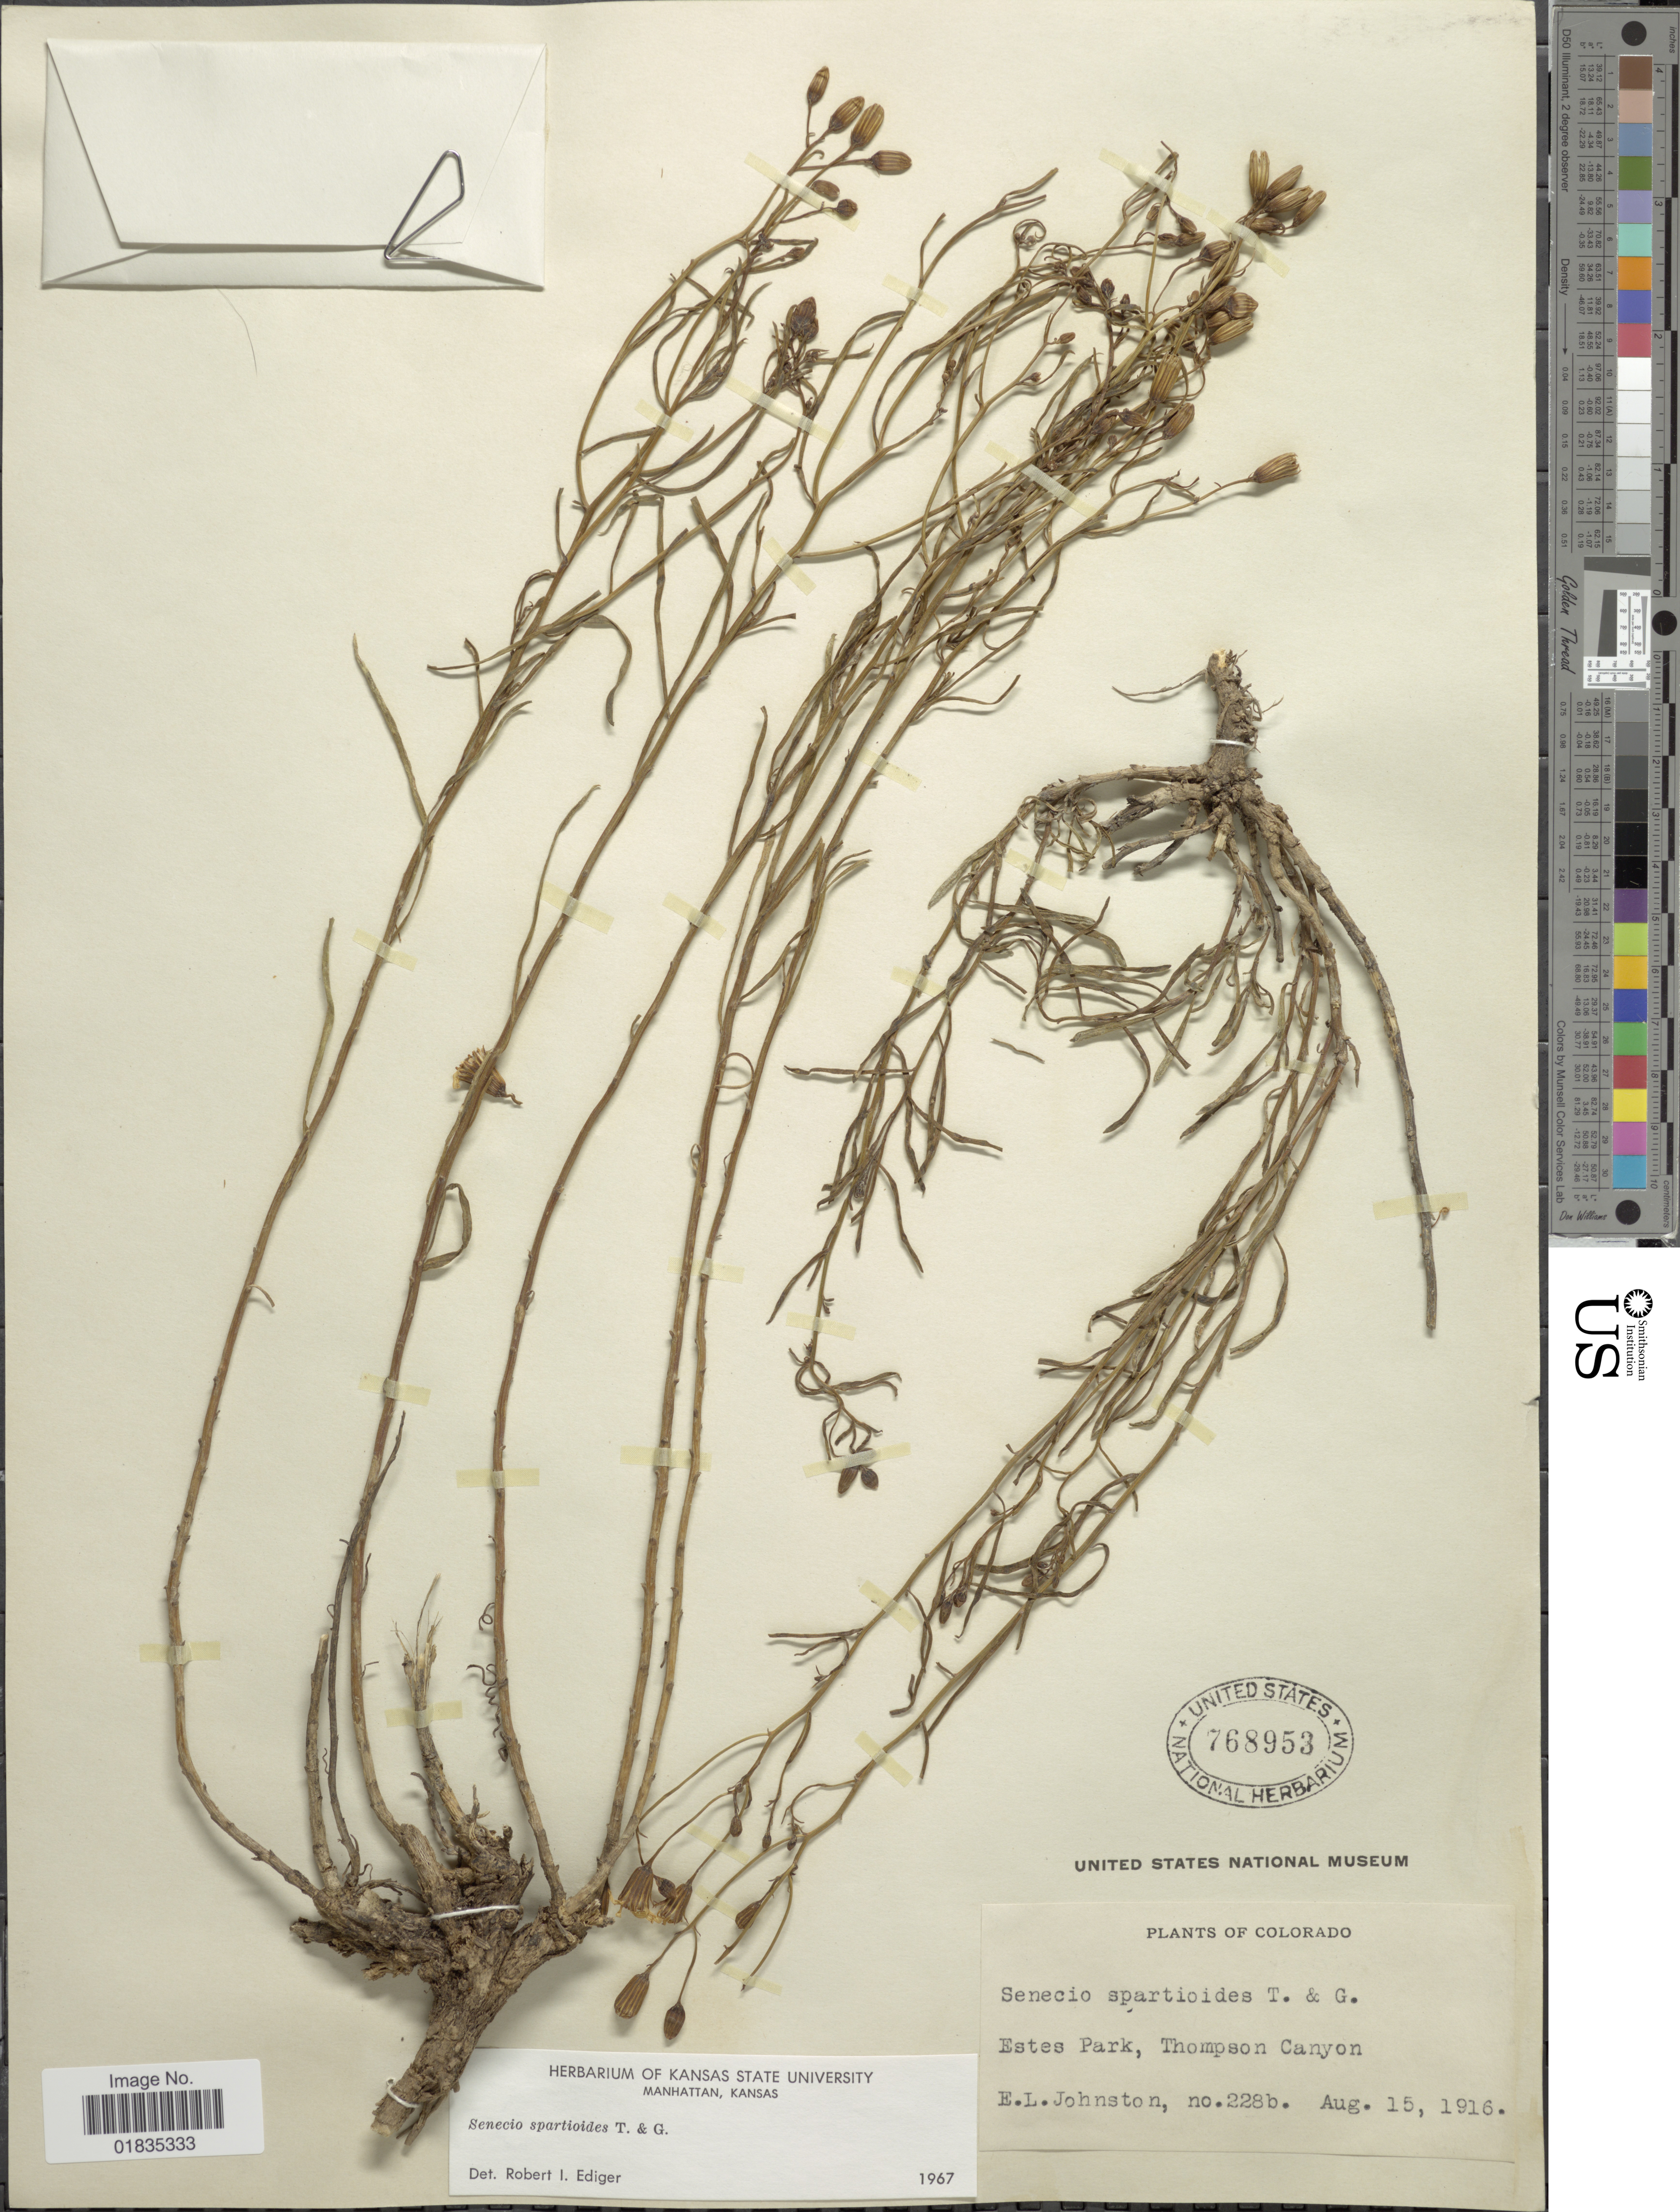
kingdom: Plantae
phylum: Tracheophyta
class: Magnoliopsida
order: Asterales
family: Asteraceae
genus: Senecio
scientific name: Senecio spartioides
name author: Torr. & A. Gray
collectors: E. L. Johnston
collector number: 228b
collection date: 1916-08-15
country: United States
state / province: Colorado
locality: Estes Park, Thompson Canyon.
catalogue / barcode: US 768953